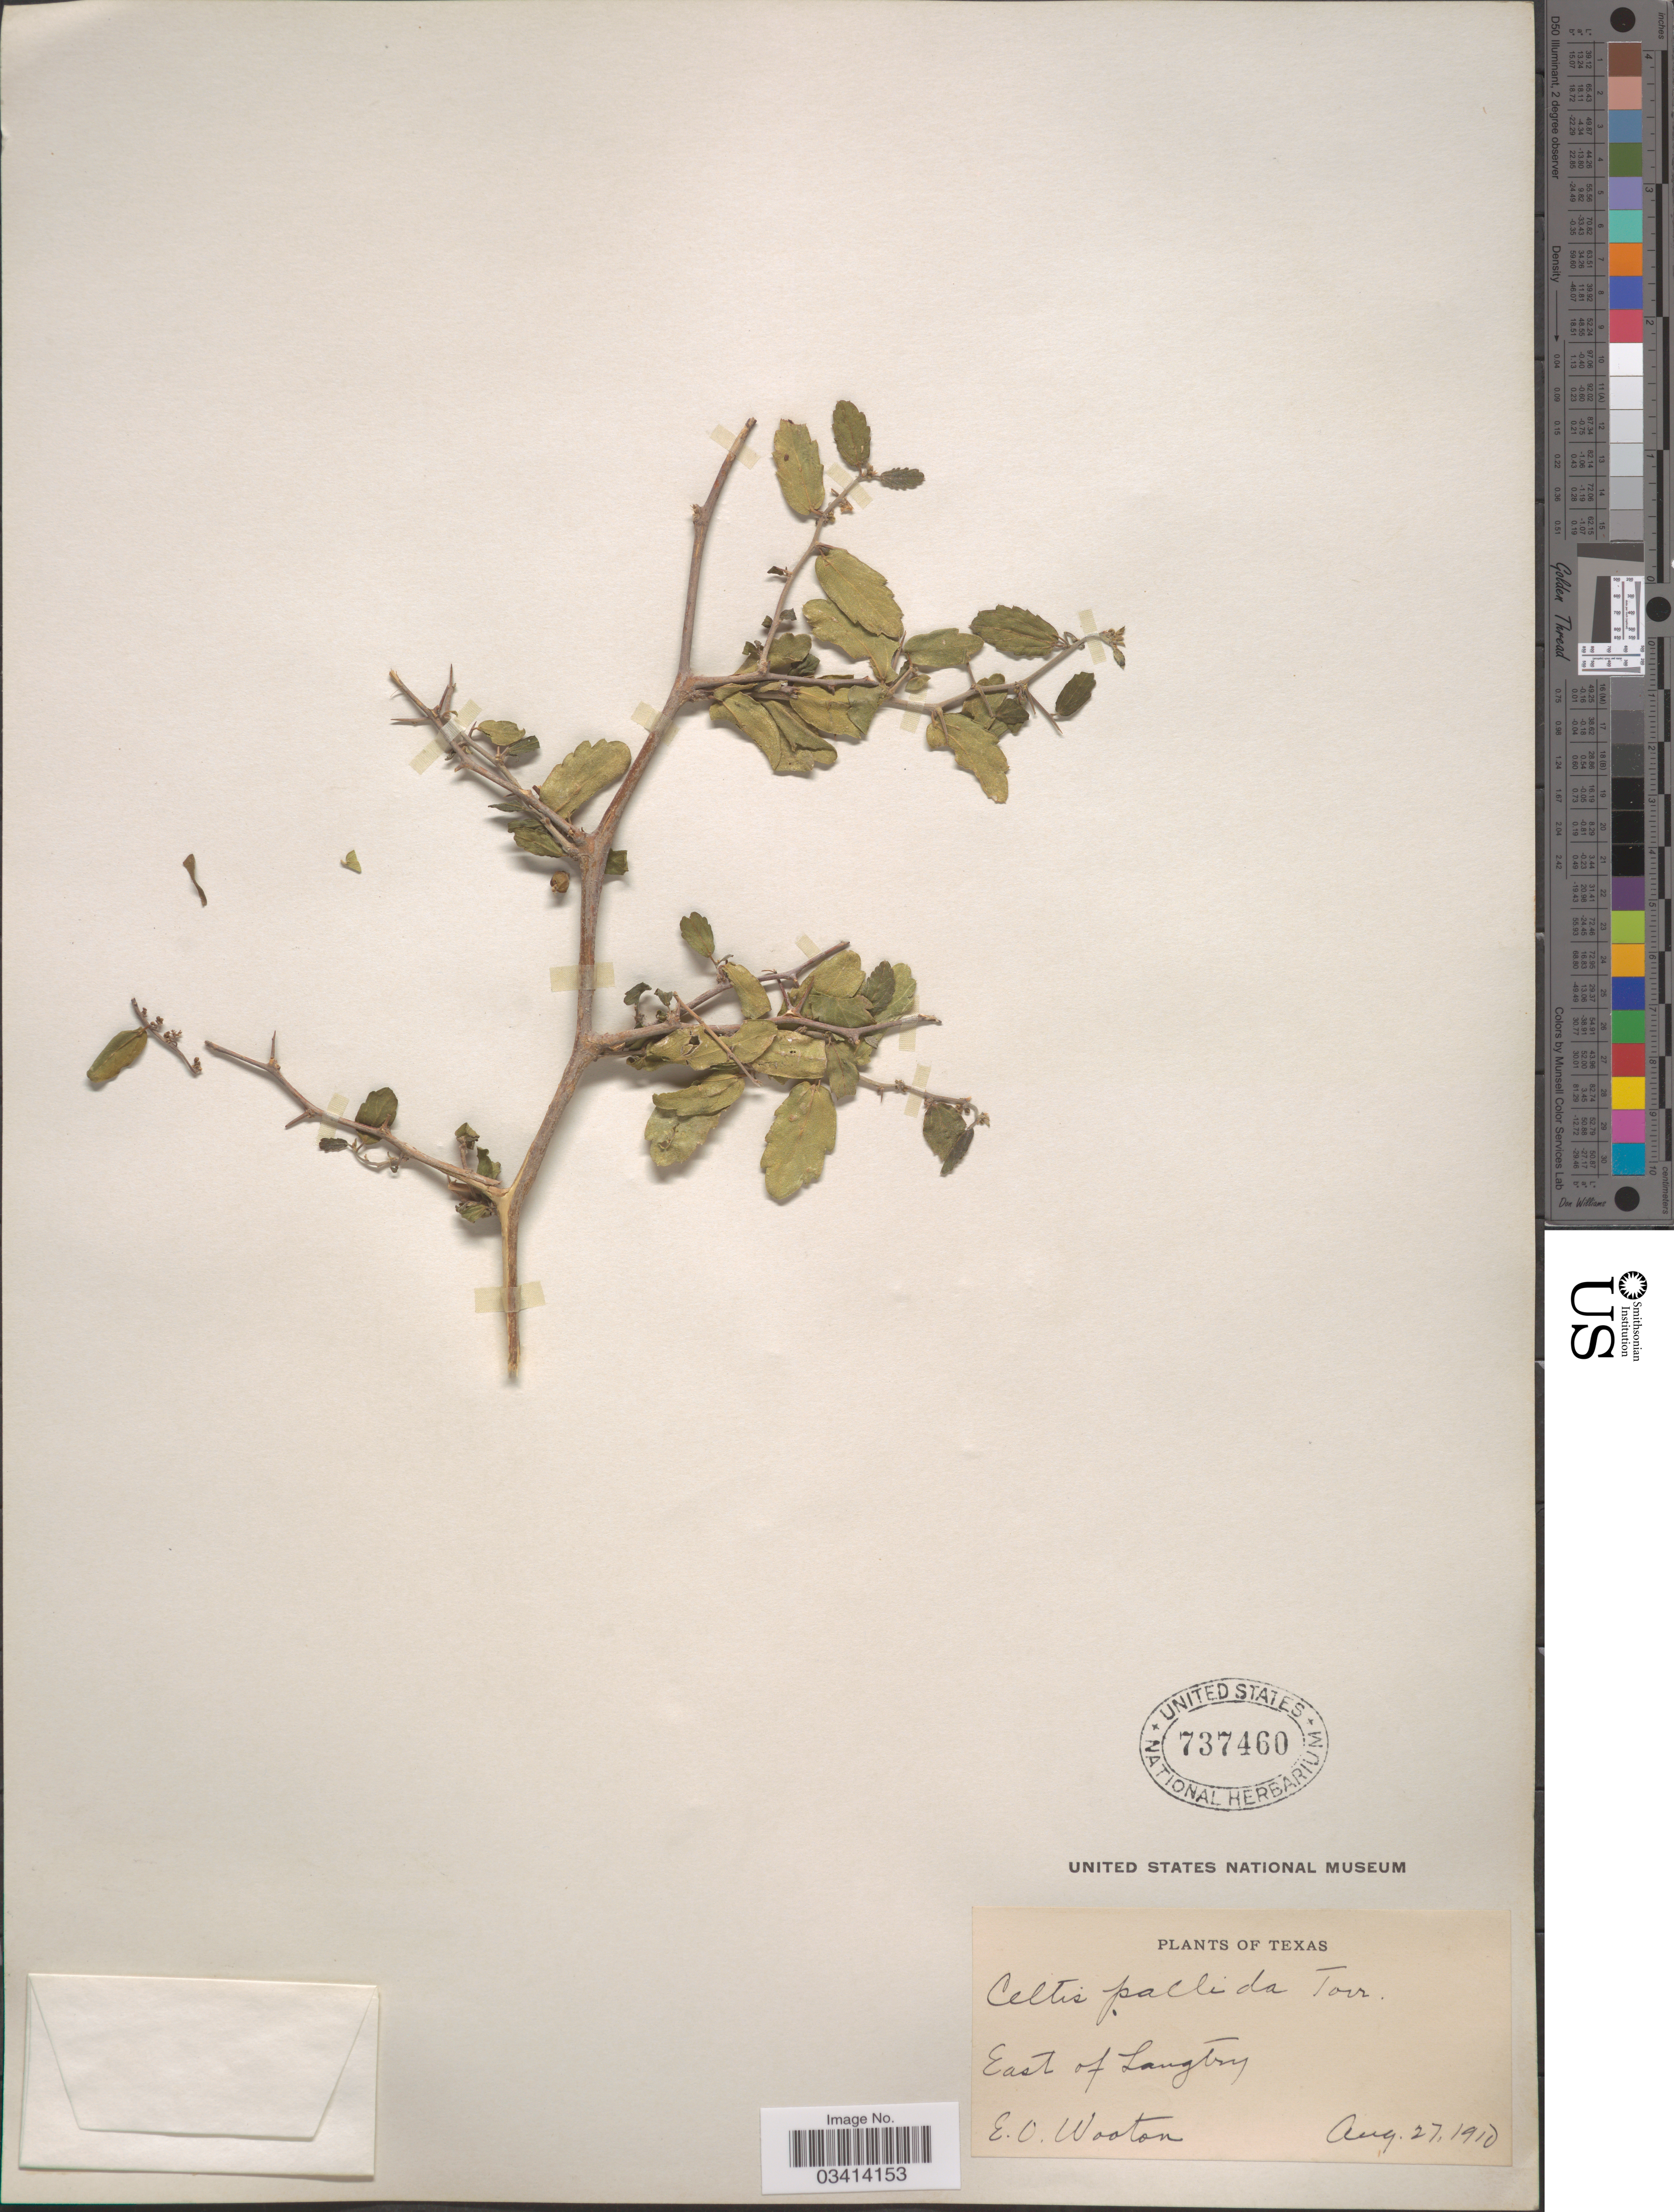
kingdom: Plantae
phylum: Tracheophyta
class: Magnoliopsida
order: Rosales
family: Cannabaceae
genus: Celtis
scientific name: Celtis pallida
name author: Torr. in Emory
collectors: E. O. Wooton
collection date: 1910-08-27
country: United States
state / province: Texas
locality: East of Langtry.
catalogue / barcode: US 737460